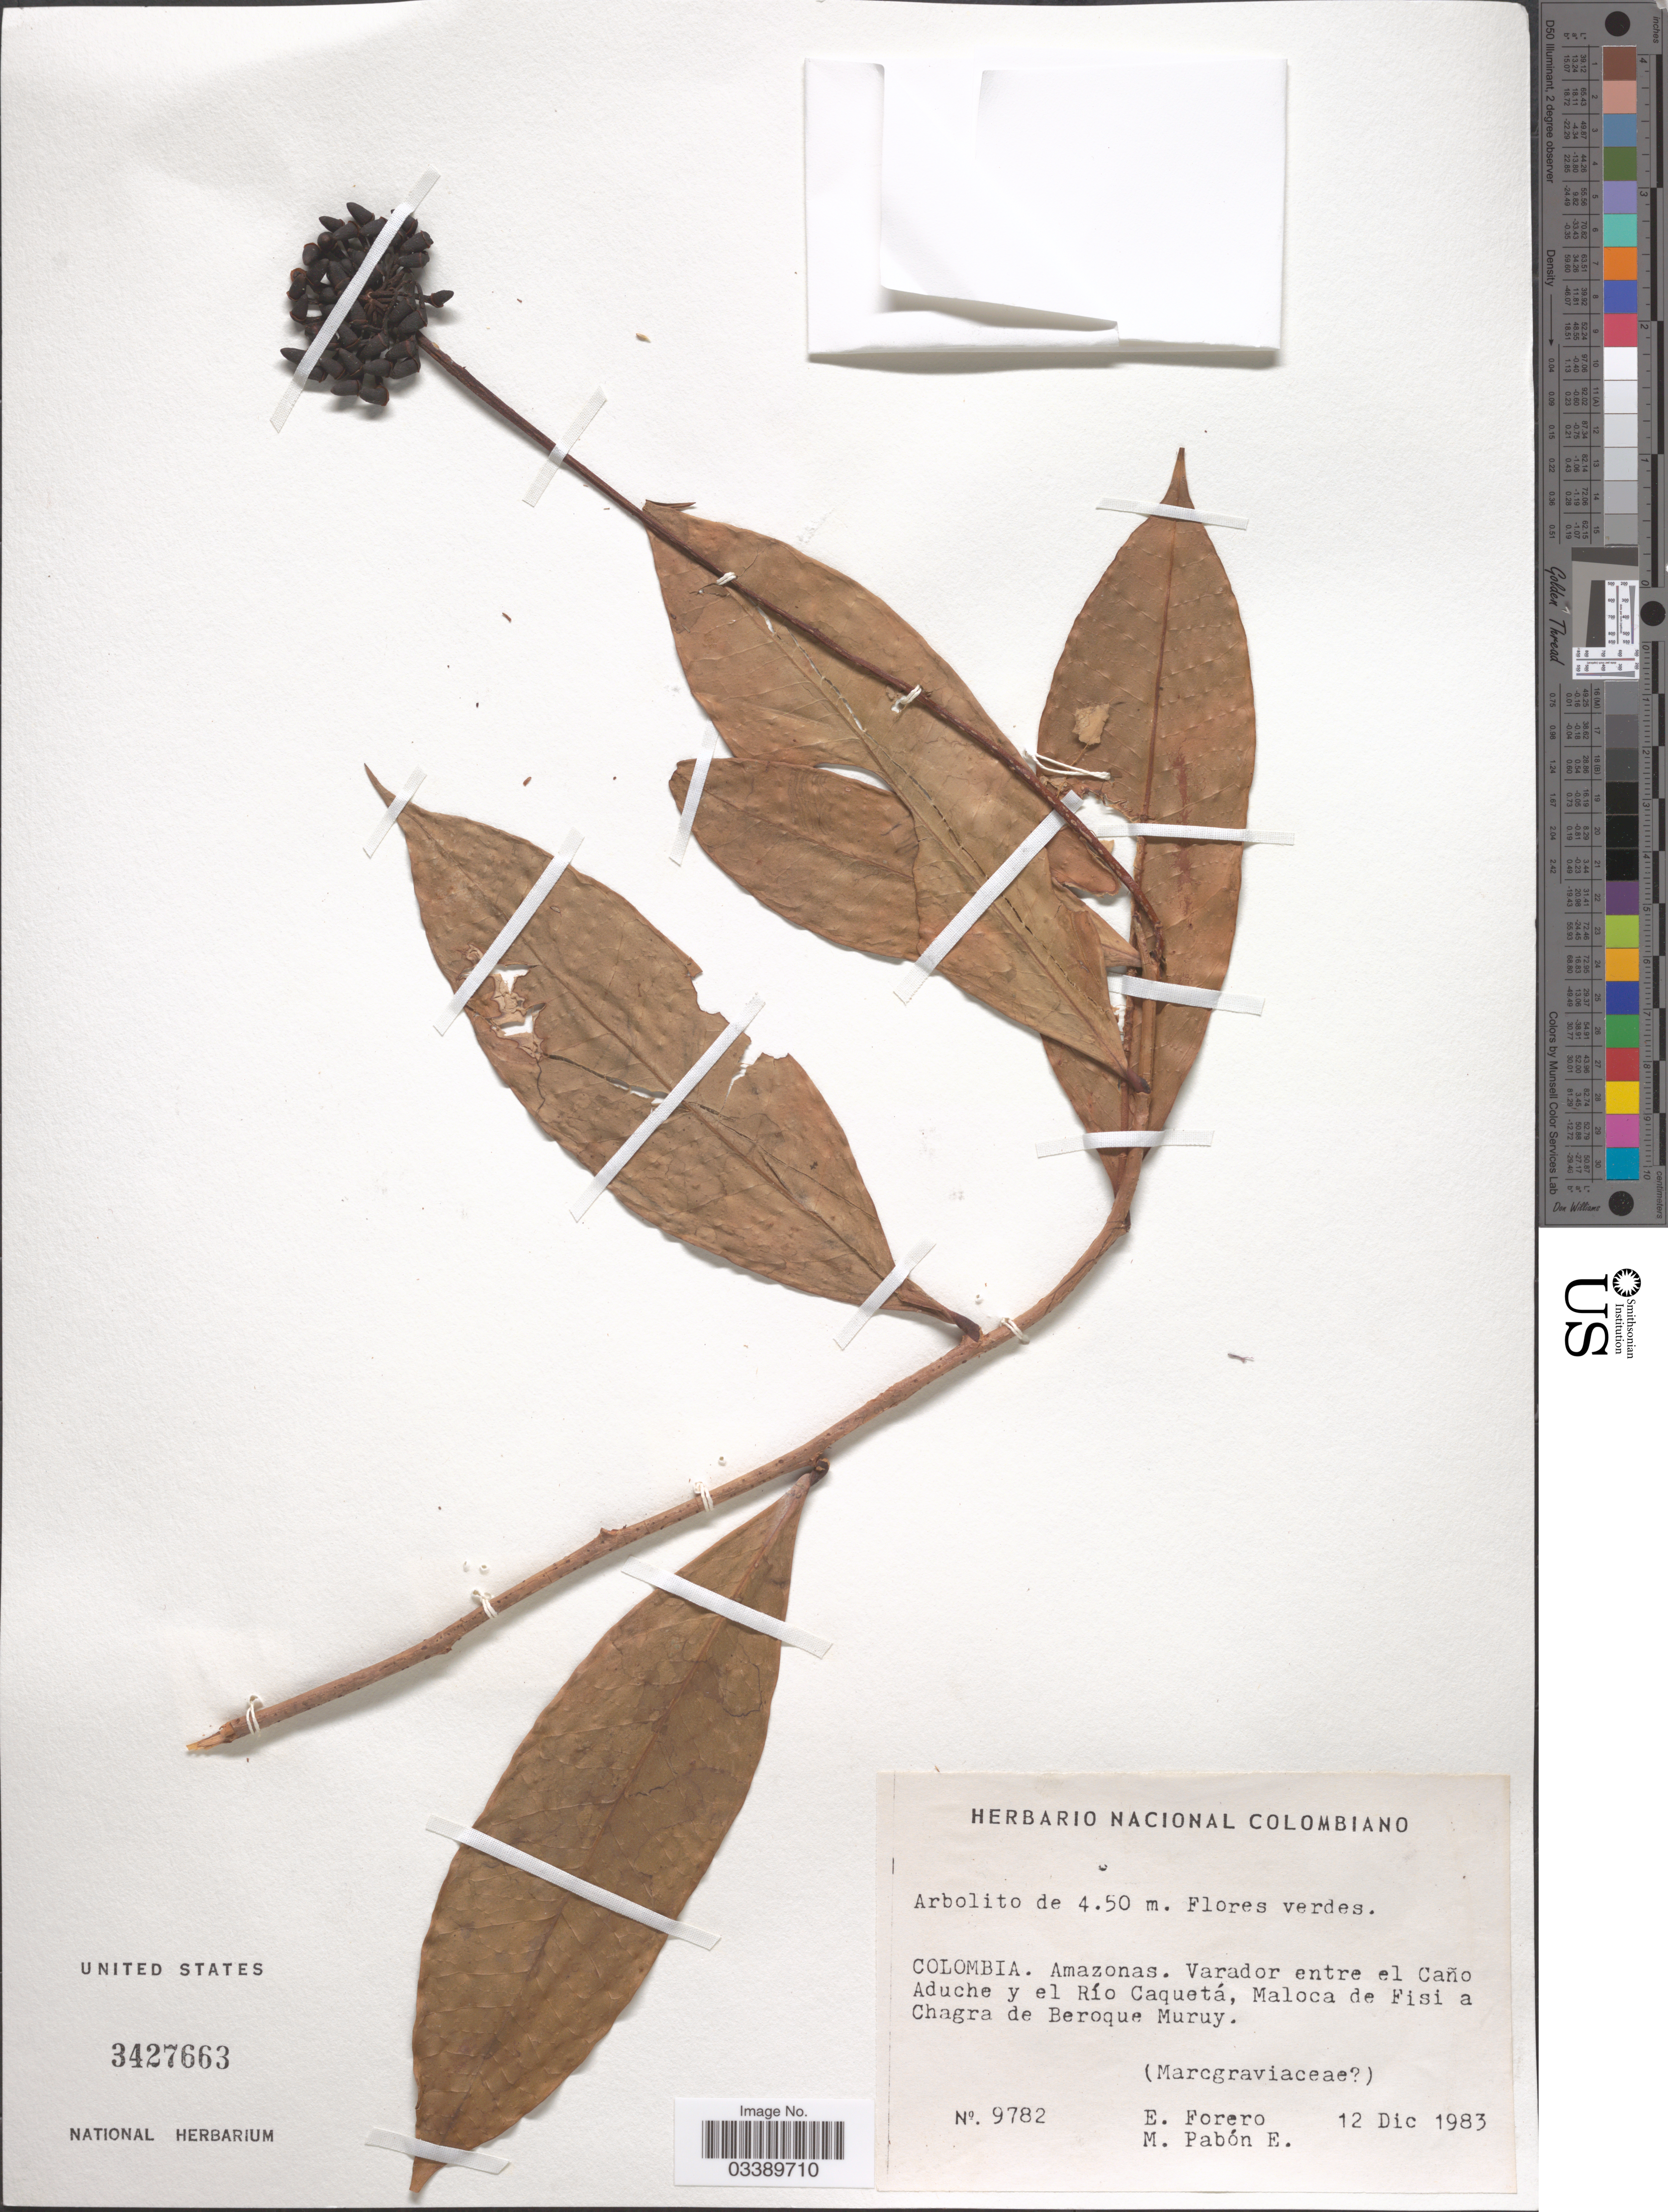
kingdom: Plantae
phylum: Tracheophyta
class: Magnoliopsida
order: Ericales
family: Marcgraviaceae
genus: Marcgravia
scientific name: Marcgravia sp.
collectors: E. Forero & M. A. Pabon E.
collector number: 9782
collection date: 1983-12-12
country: Colombia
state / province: Amazônas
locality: Varador entre el Caño Aduche y el Río Caquetá, Maloca de Fisi a Chagra de Beroque Muruy.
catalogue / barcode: US 3427663